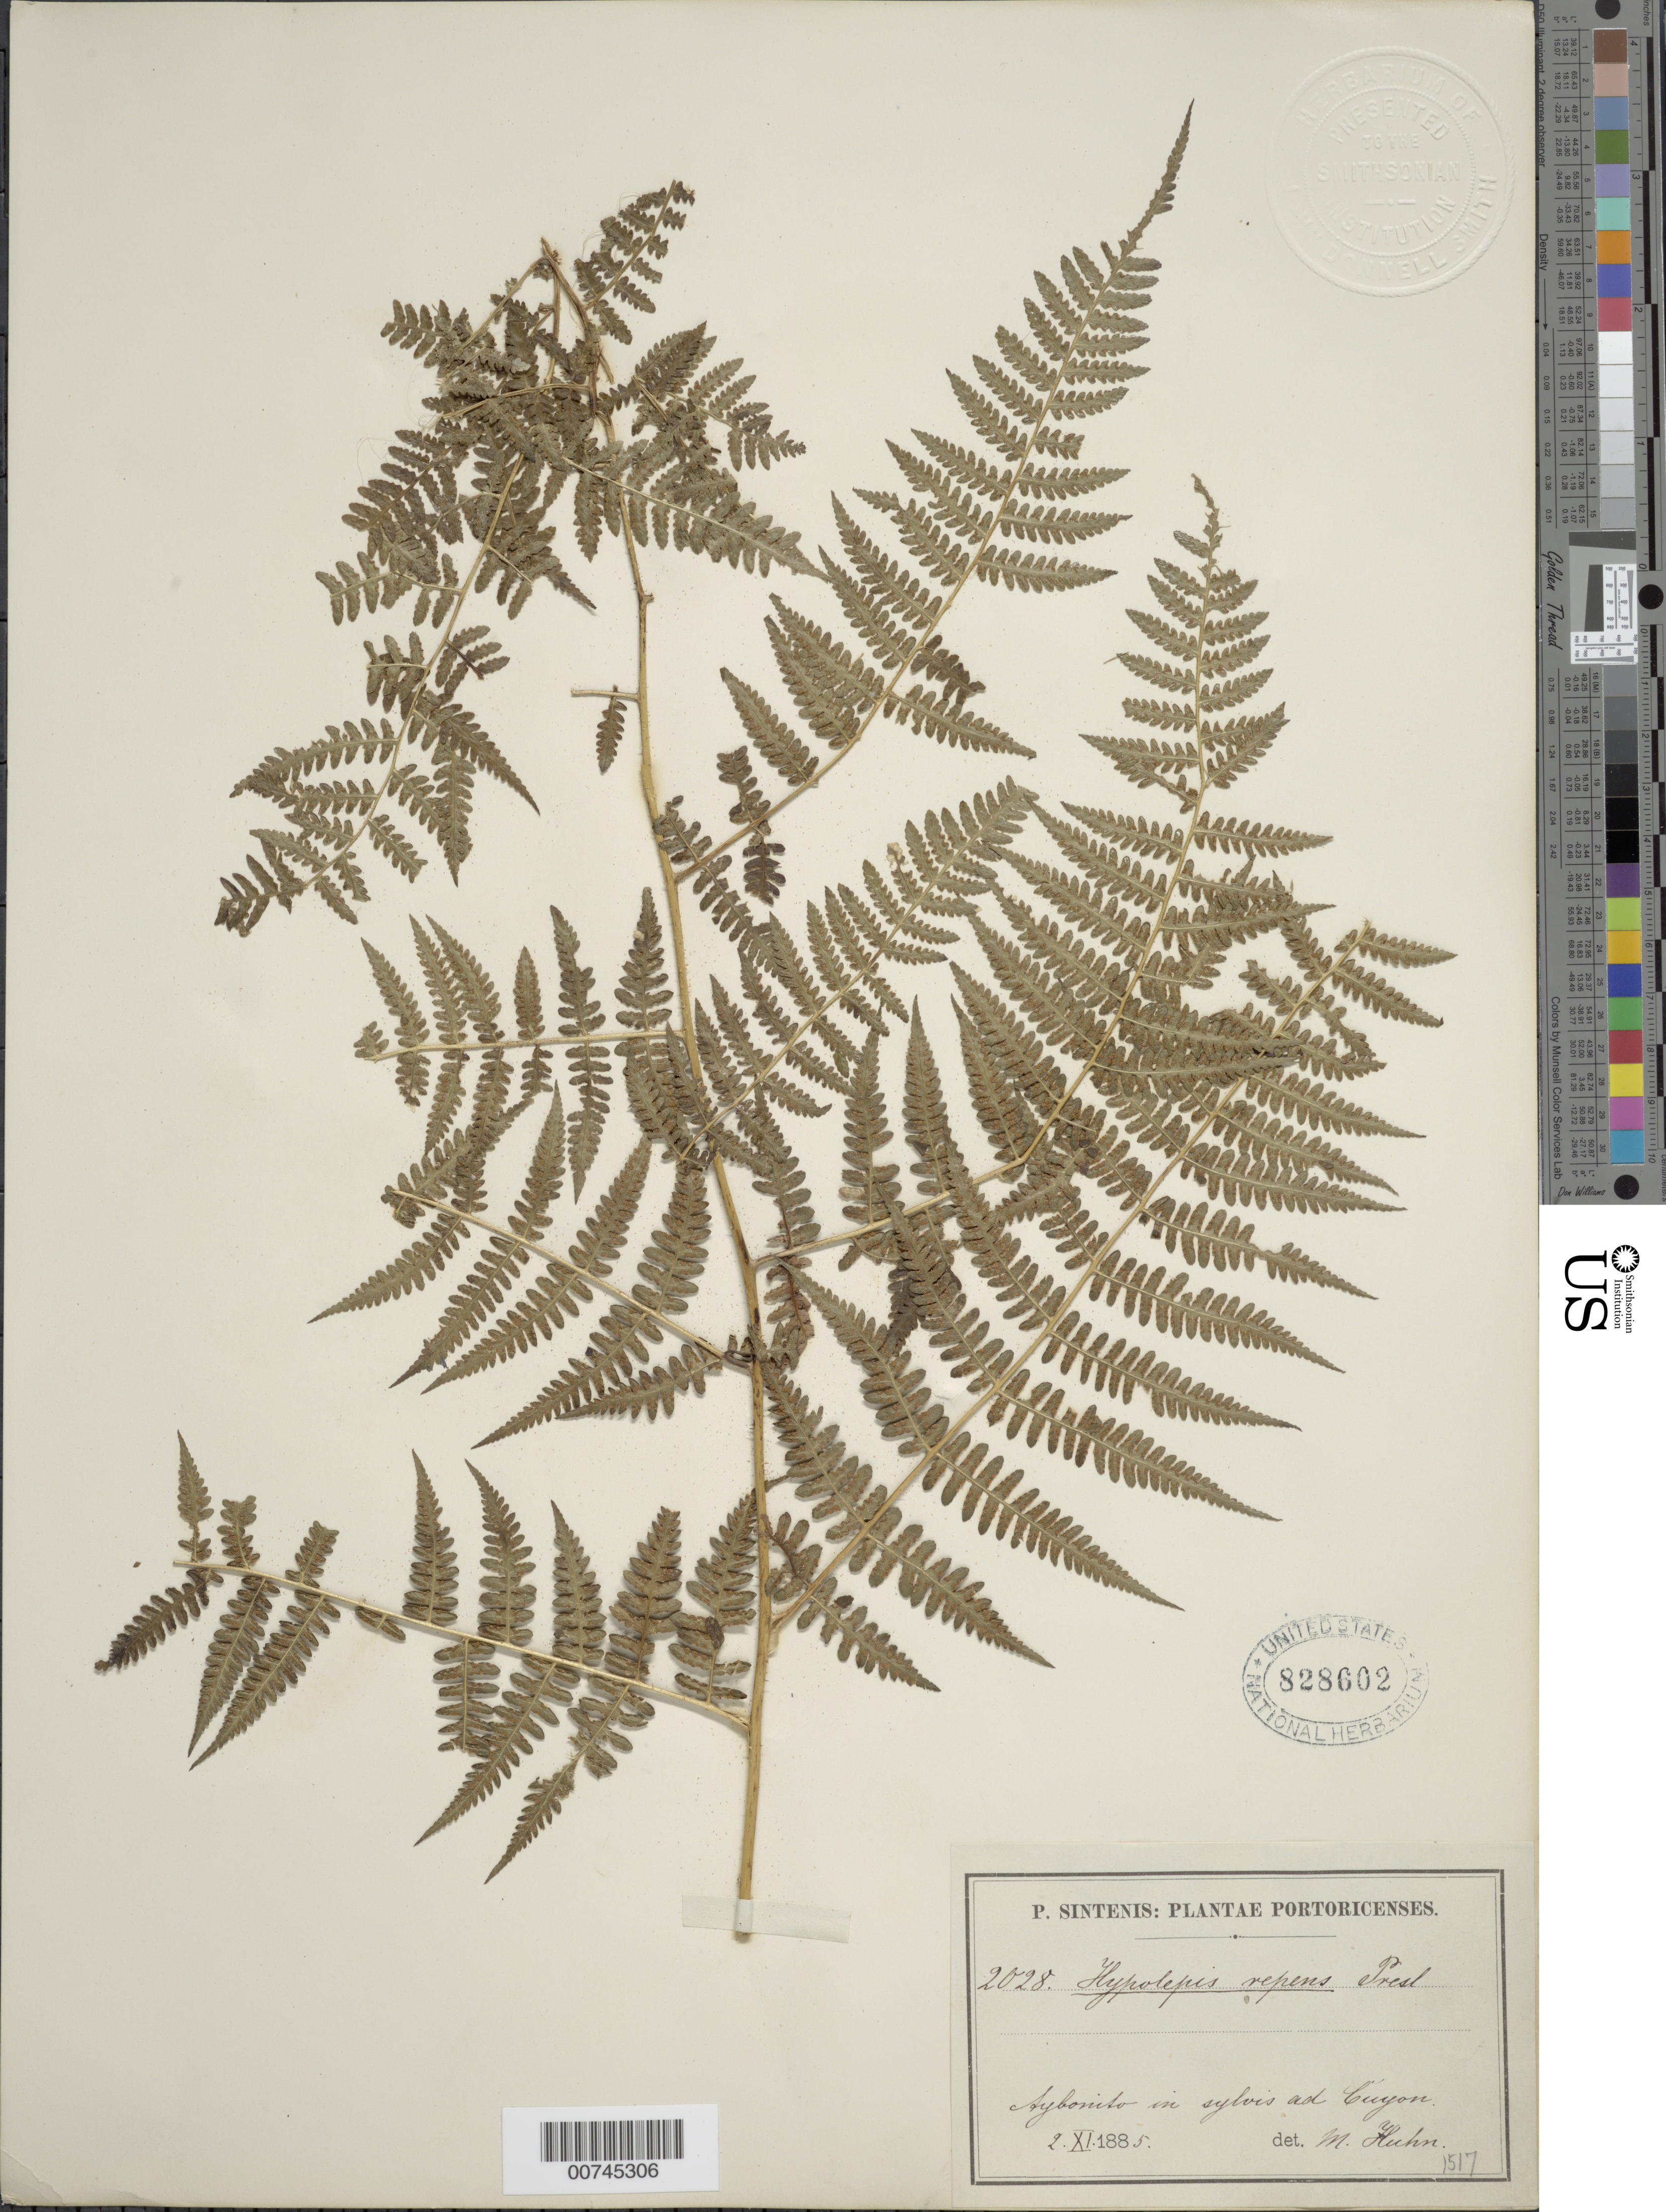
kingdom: Plantae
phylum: Tracheophyta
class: Polypodiopsida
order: Polypodiales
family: Dennstaedtiaceae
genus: Hypolepis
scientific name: Hypolepis repens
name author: (L.) C. Presl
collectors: P. Sintenis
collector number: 2028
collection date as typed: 02 Nov 1885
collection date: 1885-11-02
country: Puerto Rico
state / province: Abonito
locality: Aibonito, in sylvis ad Cuyon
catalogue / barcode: US 828602